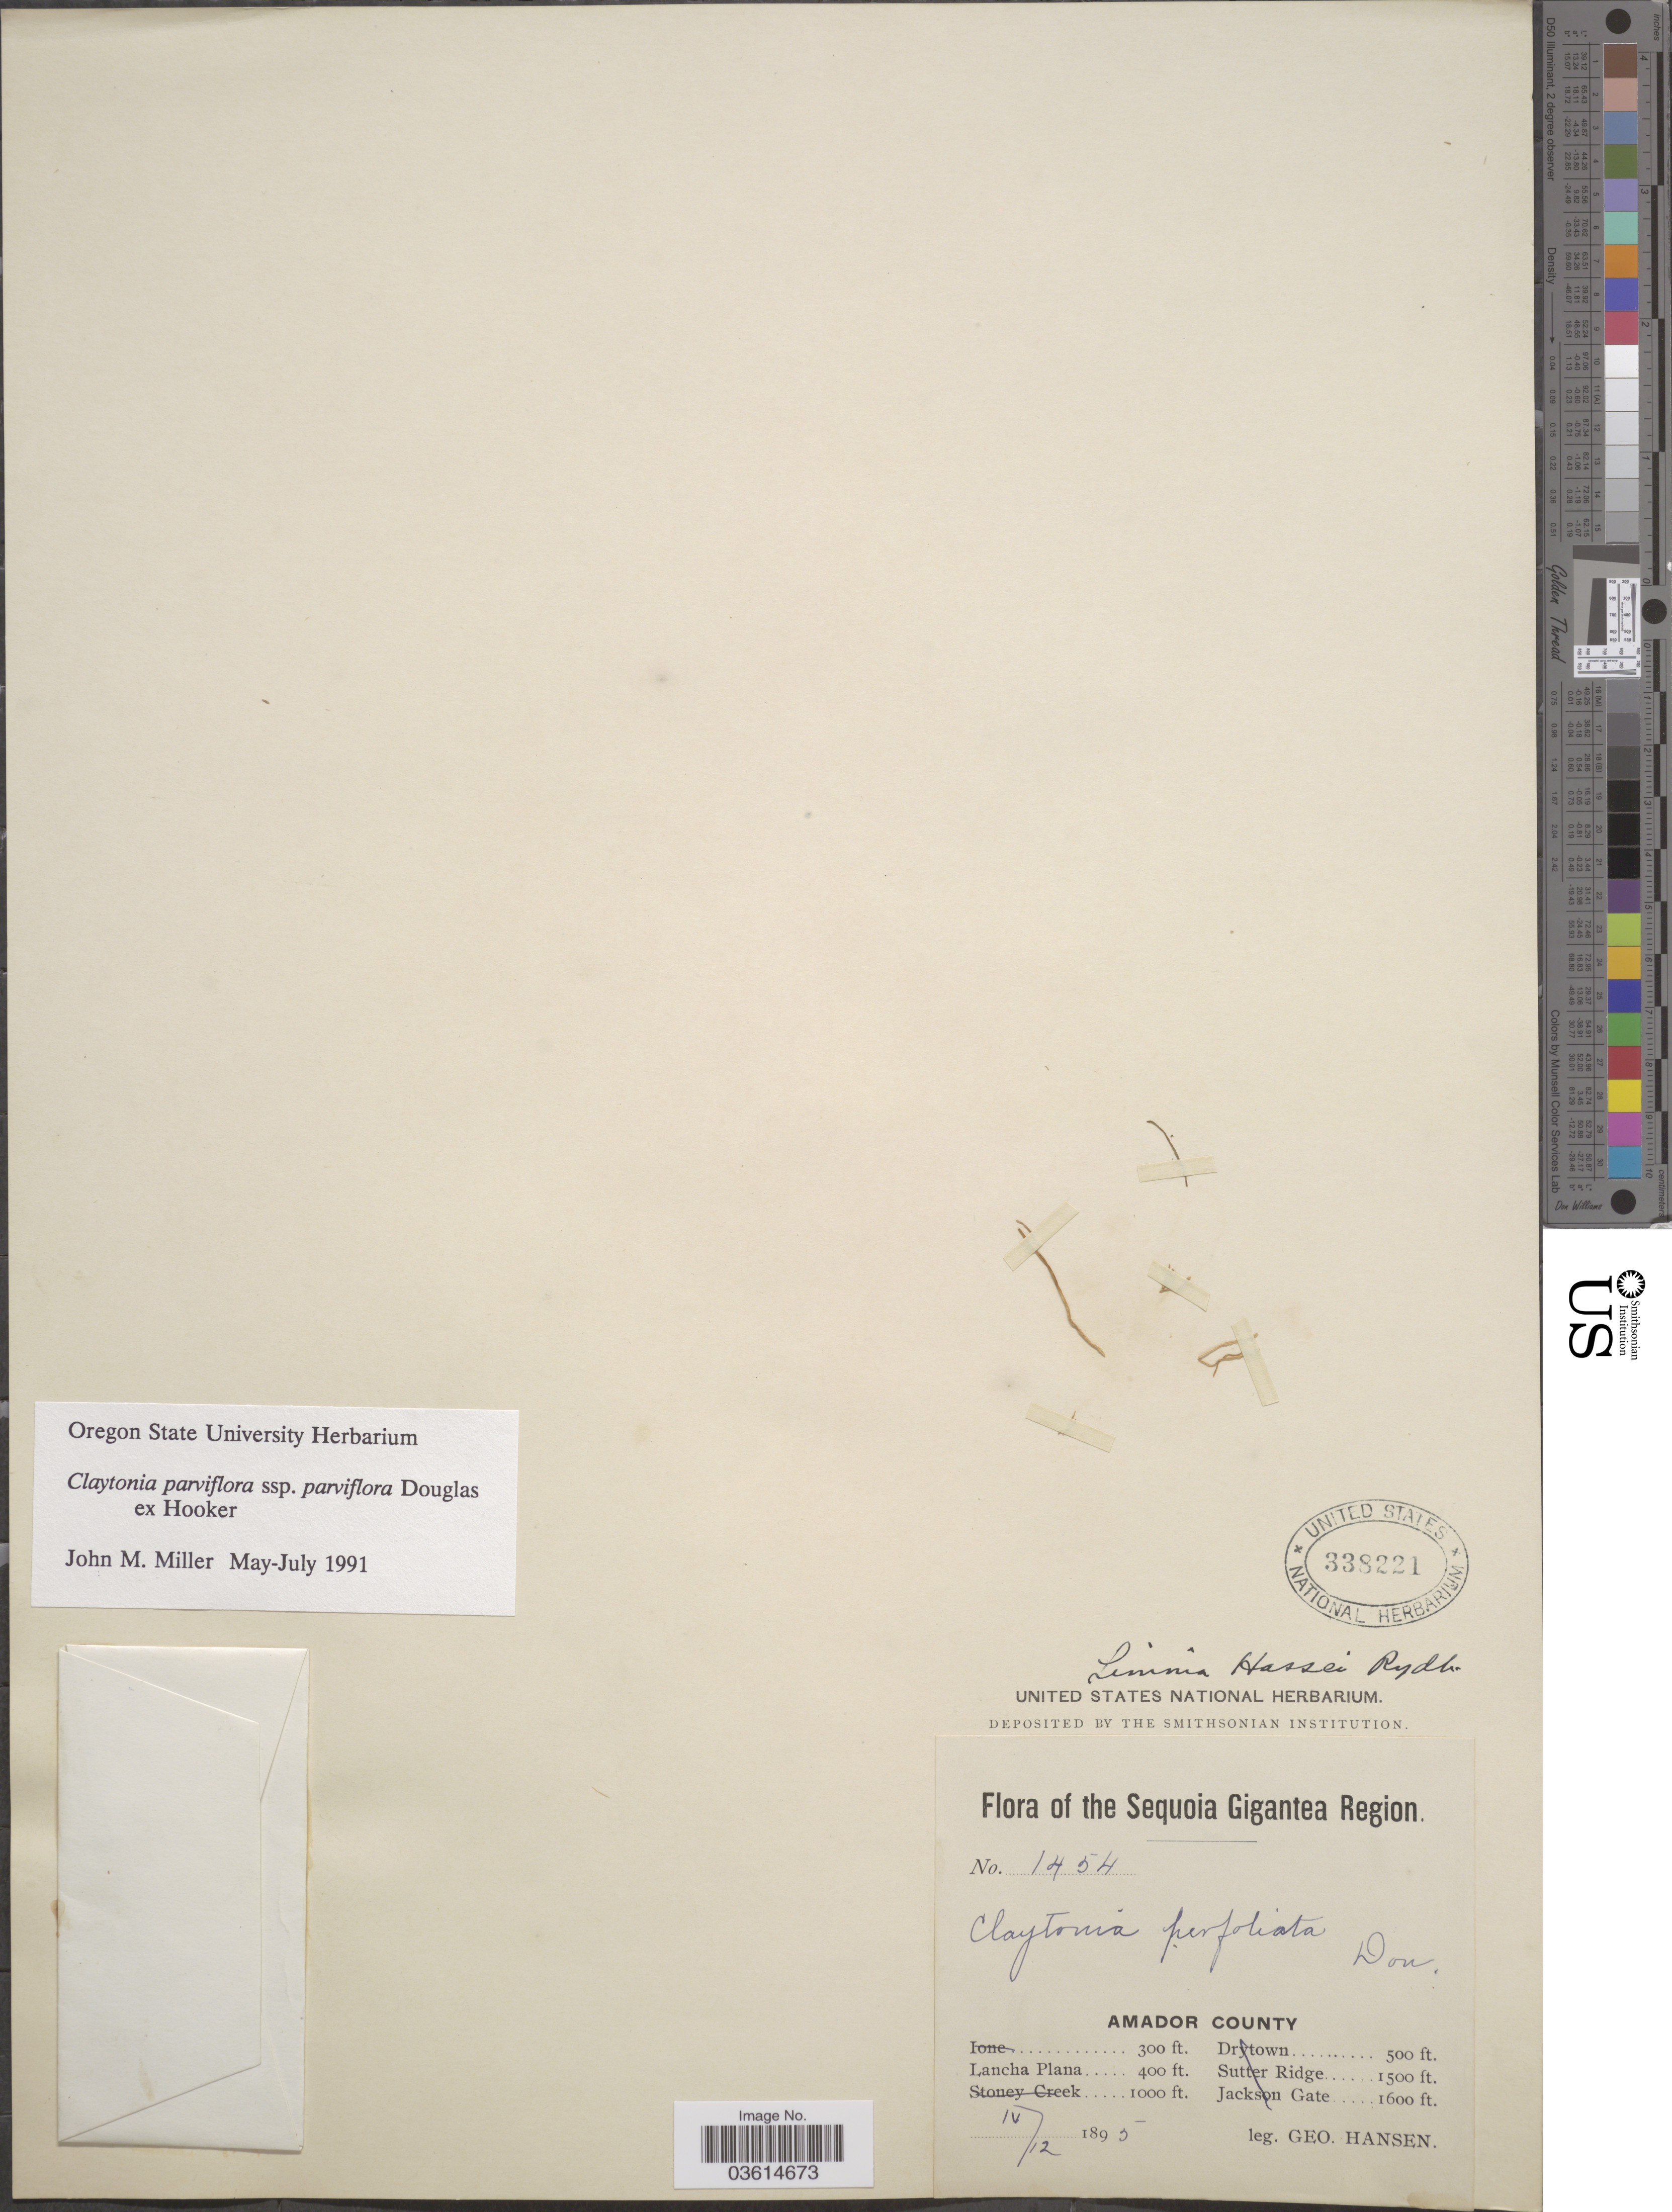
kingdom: Plantae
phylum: Tracheophyta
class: Magnoliopsida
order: Caryophyllales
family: Montiaceae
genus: Claytonia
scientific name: Claytonia parviflora subsp. parviflora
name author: Douglas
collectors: G. Hansen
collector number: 1454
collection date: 1895-04-12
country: United States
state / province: California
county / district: Amador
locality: The Sequoia Gigantea Region. Amador County. Lancha Plana.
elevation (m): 122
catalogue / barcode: US 338221